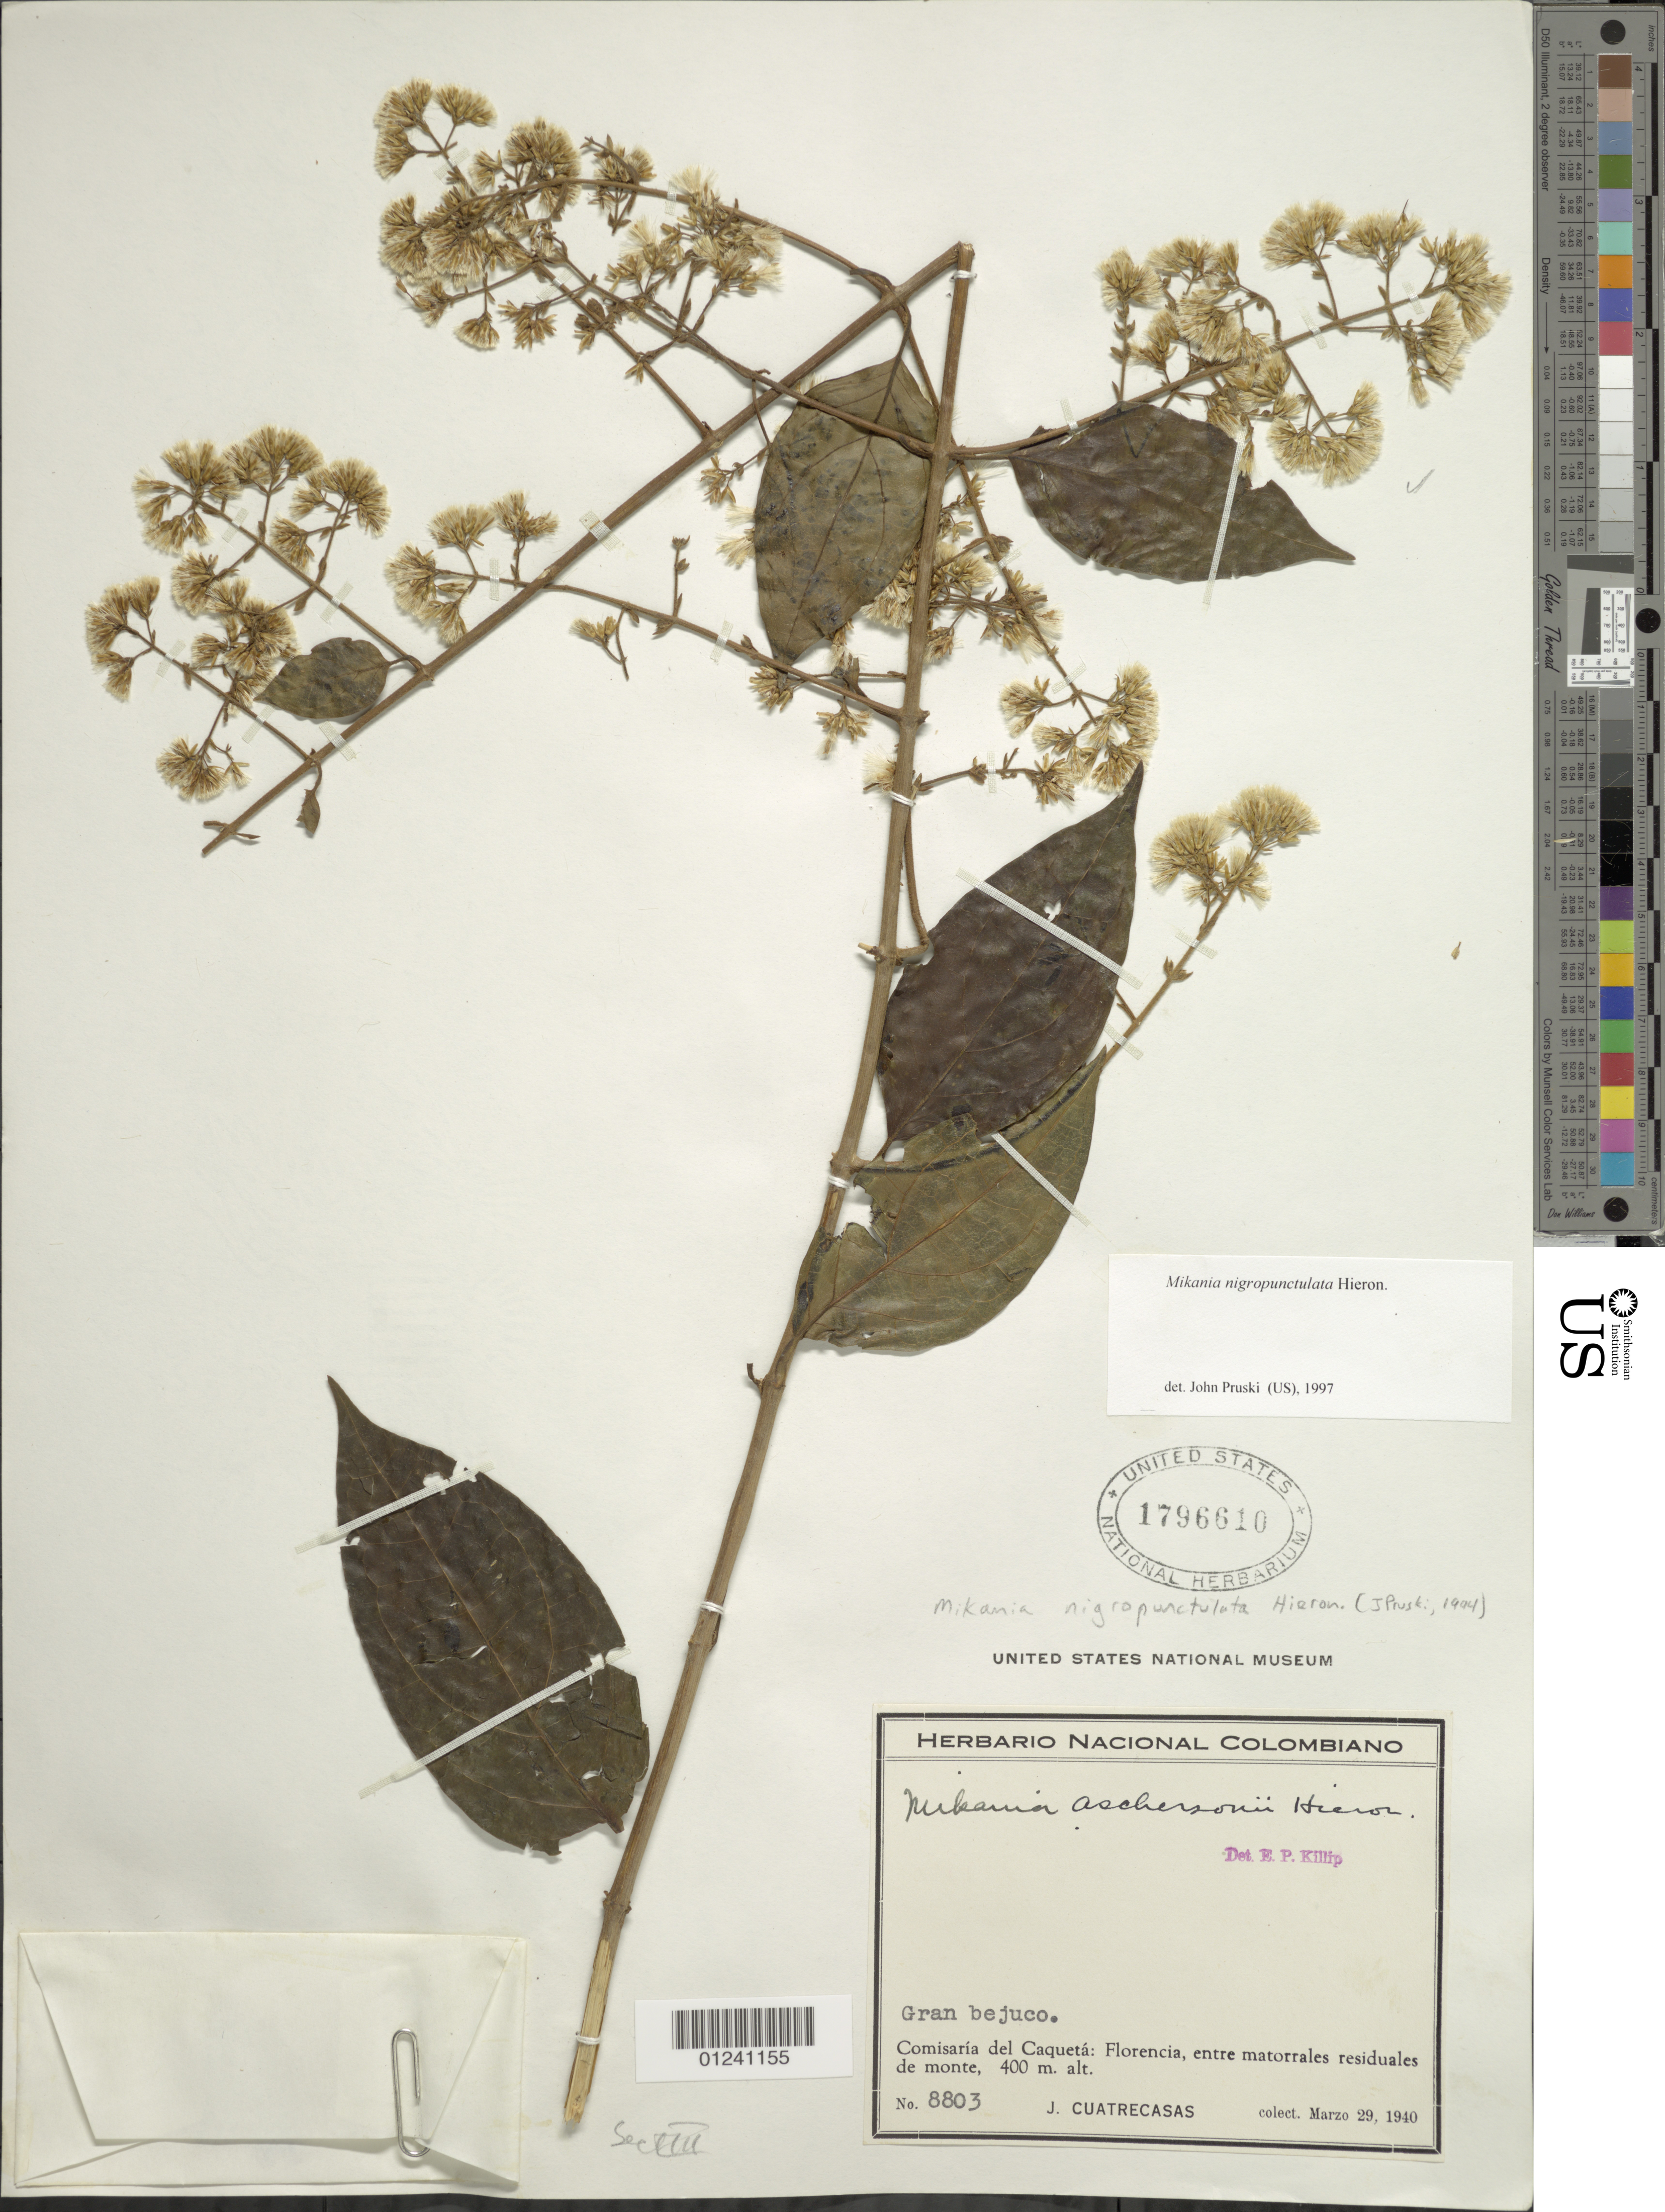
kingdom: Plantae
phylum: Tracheophyta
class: Magnoliopsida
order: Asterales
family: Asteraceae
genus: Mikania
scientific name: Mikania nigropunctulata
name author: Hieron.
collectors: J. Cuatrecasas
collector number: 8803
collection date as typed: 29 Mar 1940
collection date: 1940-03-29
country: Colombia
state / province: Caquetá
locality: Florencia, entre Matorrales Residuales de Monte.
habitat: matorrales residuales de monte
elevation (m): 400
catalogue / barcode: US 1796610